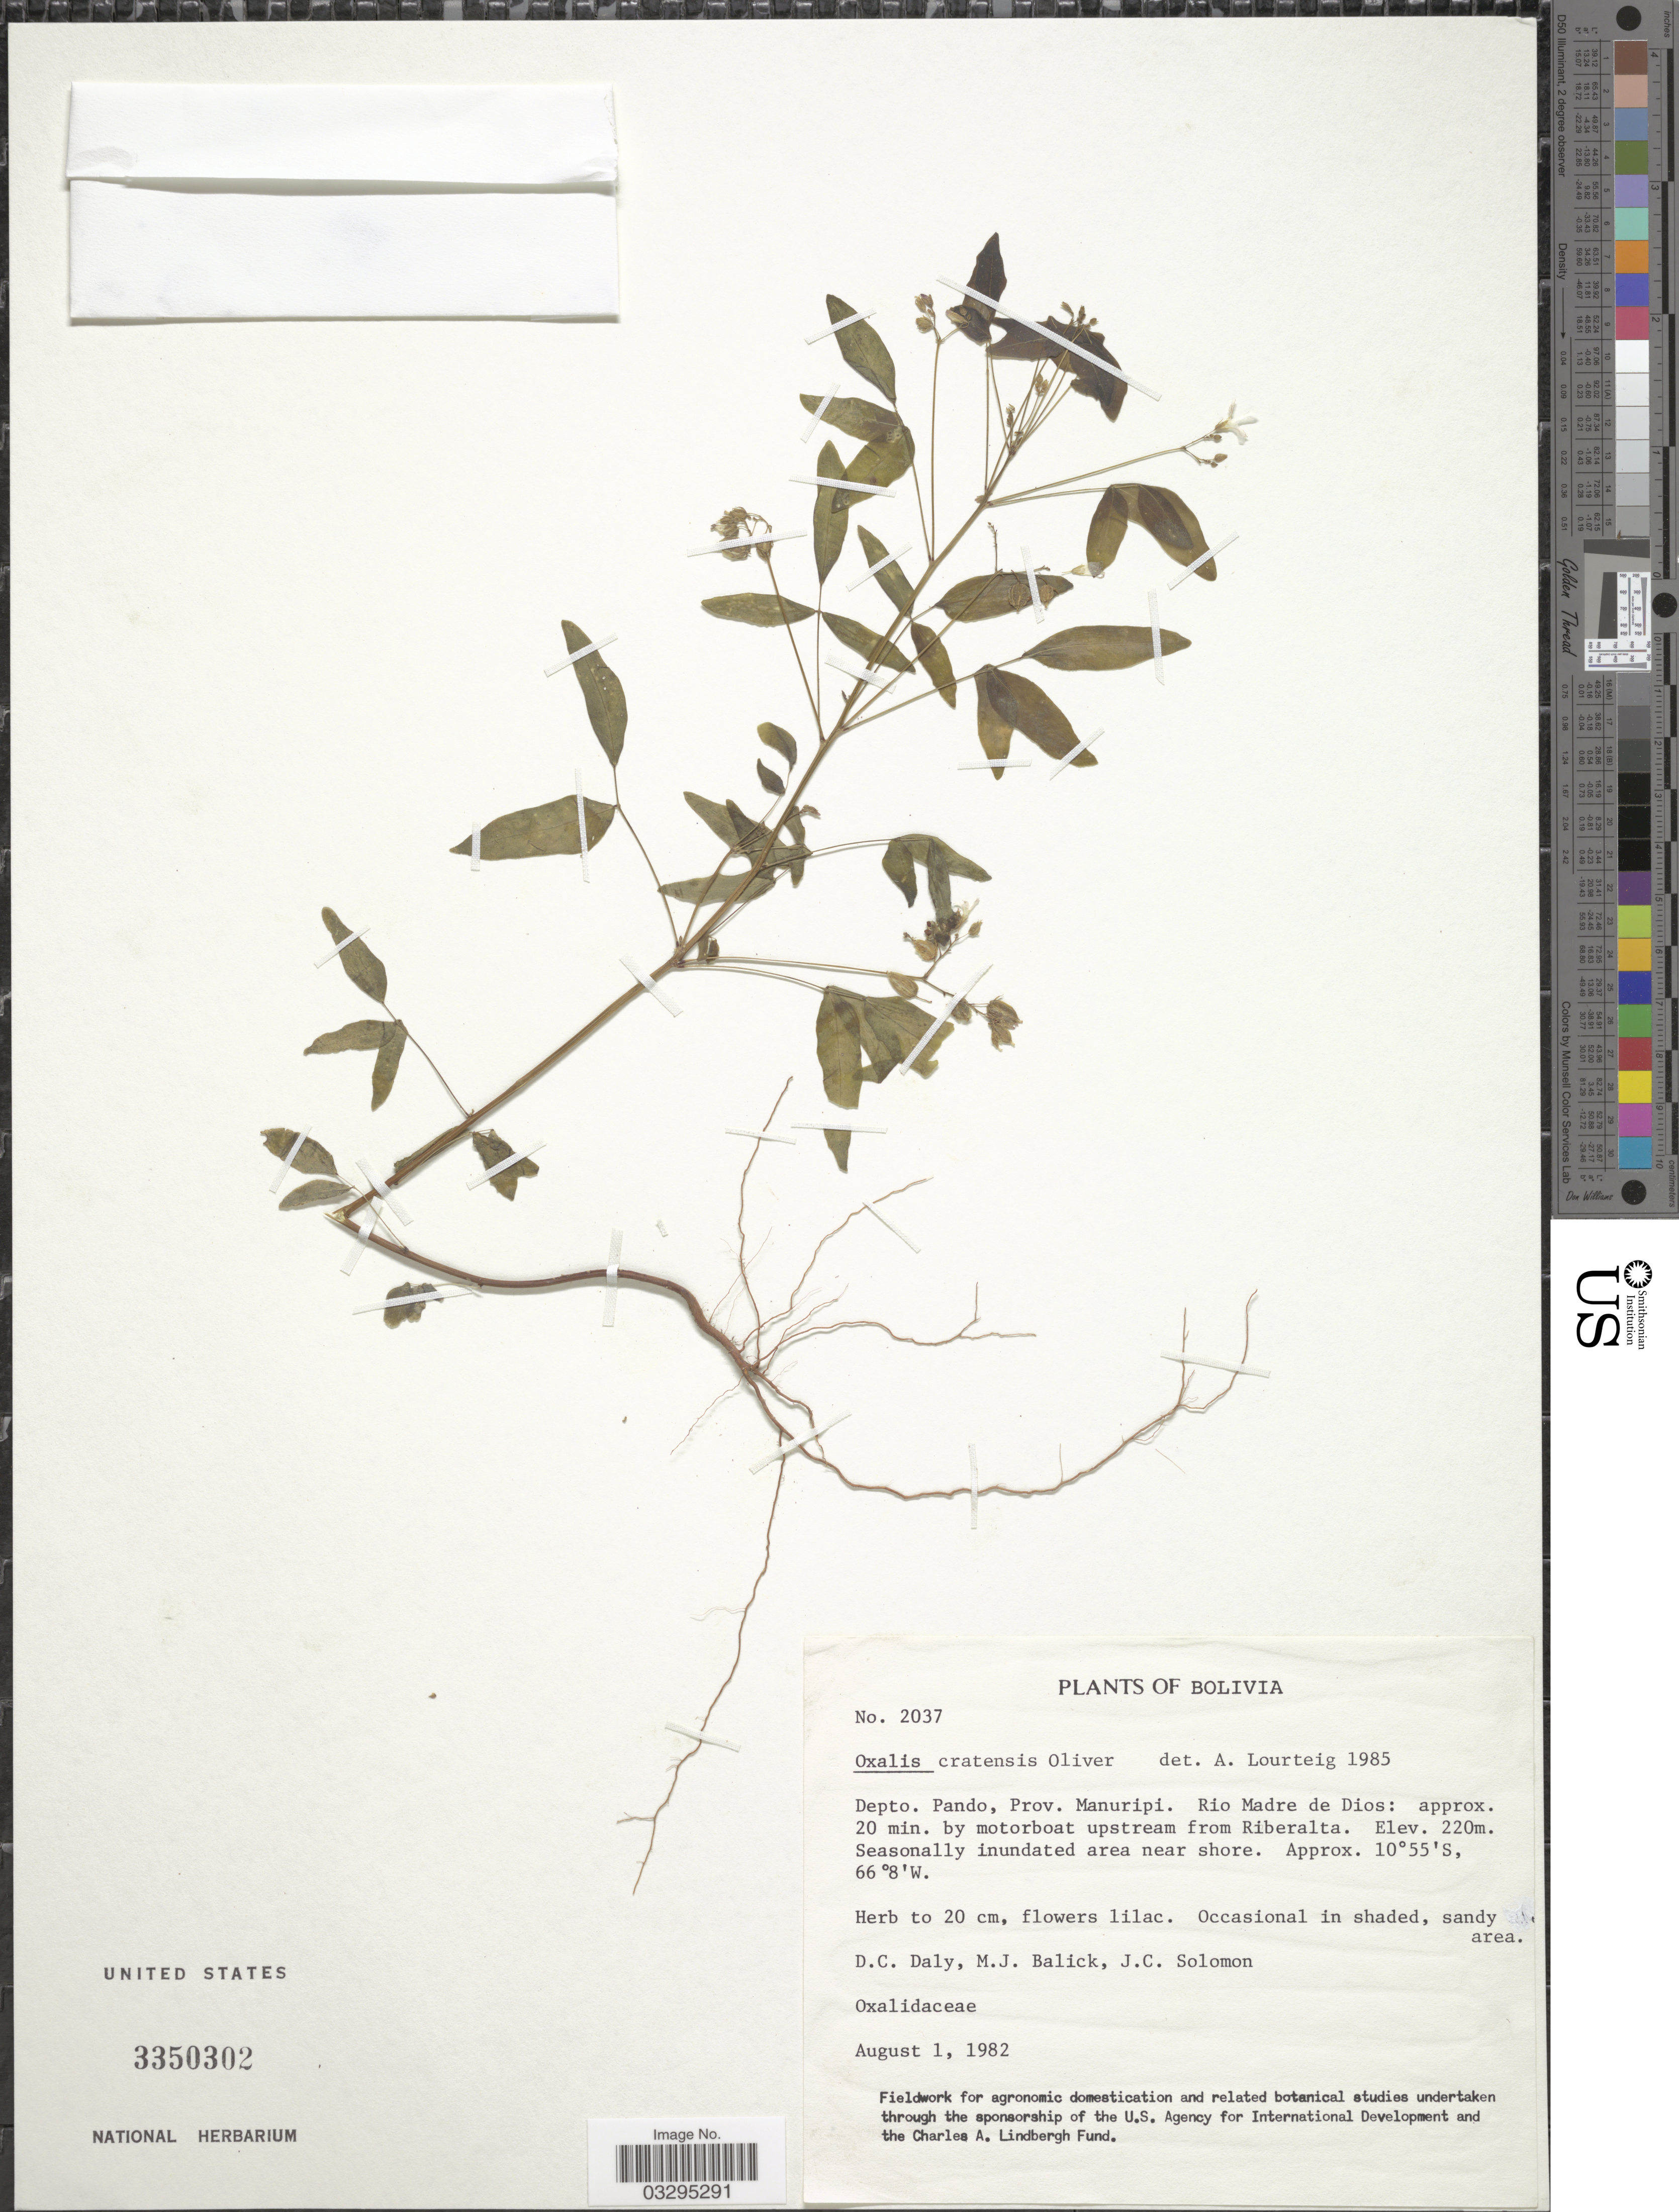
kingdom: Plantae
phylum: Tracheophyta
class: Magnoliopsida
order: Oxalidales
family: Oxalidaceae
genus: Oxalis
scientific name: Oxalis cratensis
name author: Hook.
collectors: D. C. Daly, M. J. Balick & J. C. Solomon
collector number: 2037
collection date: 1982-08-01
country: Bolivia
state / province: Pando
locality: Depto. Pando, Prov. Manuripi. Rio Madre de Dios: approx. 20 min. by motorboat upstream from Riberalta.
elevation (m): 220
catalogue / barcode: US 3350302